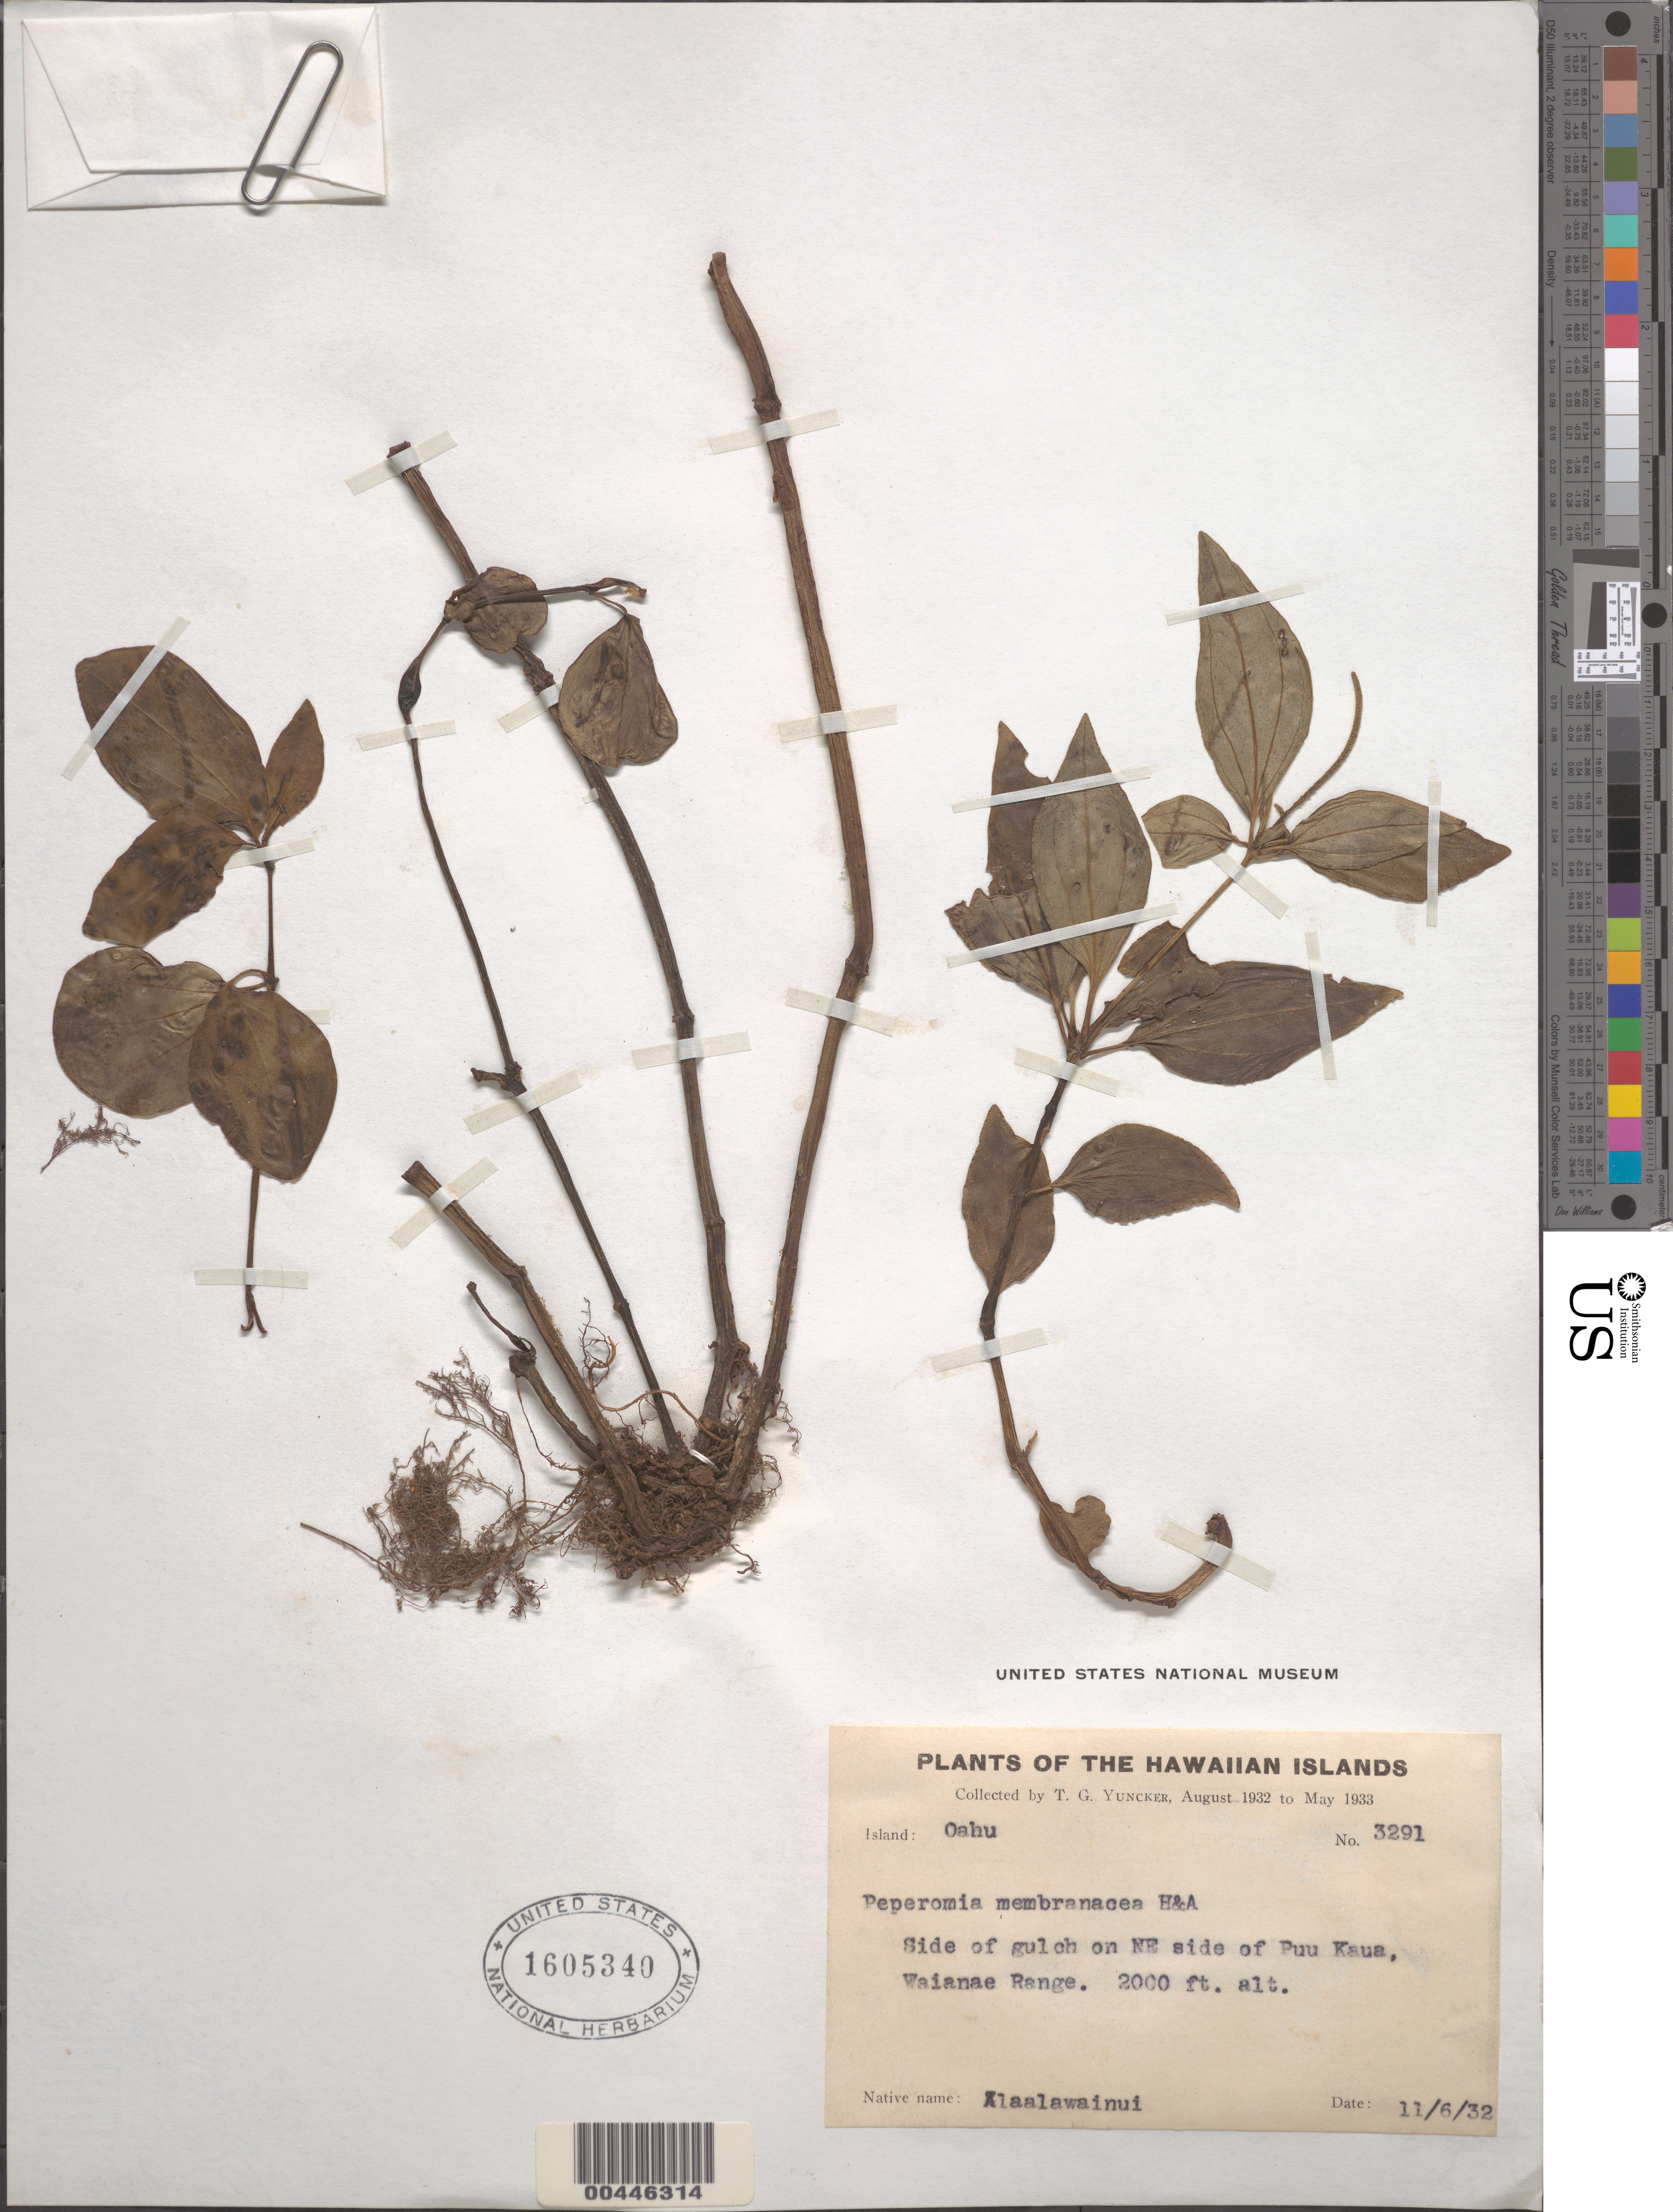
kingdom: Plantae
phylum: Tracheophyta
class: Magnoliopsida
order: Piperales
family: Piperaceae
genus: Peperomia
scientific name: Peperomia membranacea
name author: Hook. & Arn.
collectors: T. G. Yuncker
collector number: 3291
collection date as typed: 11 Jun 1932 or 6 Nov 1932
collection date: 1932-06-11 or 1932-11-06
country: United States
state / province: Hawaii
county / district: Honolulu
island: Oahu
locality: Side of gulch on NE side of Puu Kaua, Waianae Range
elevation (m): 610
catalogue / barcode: US 1605340